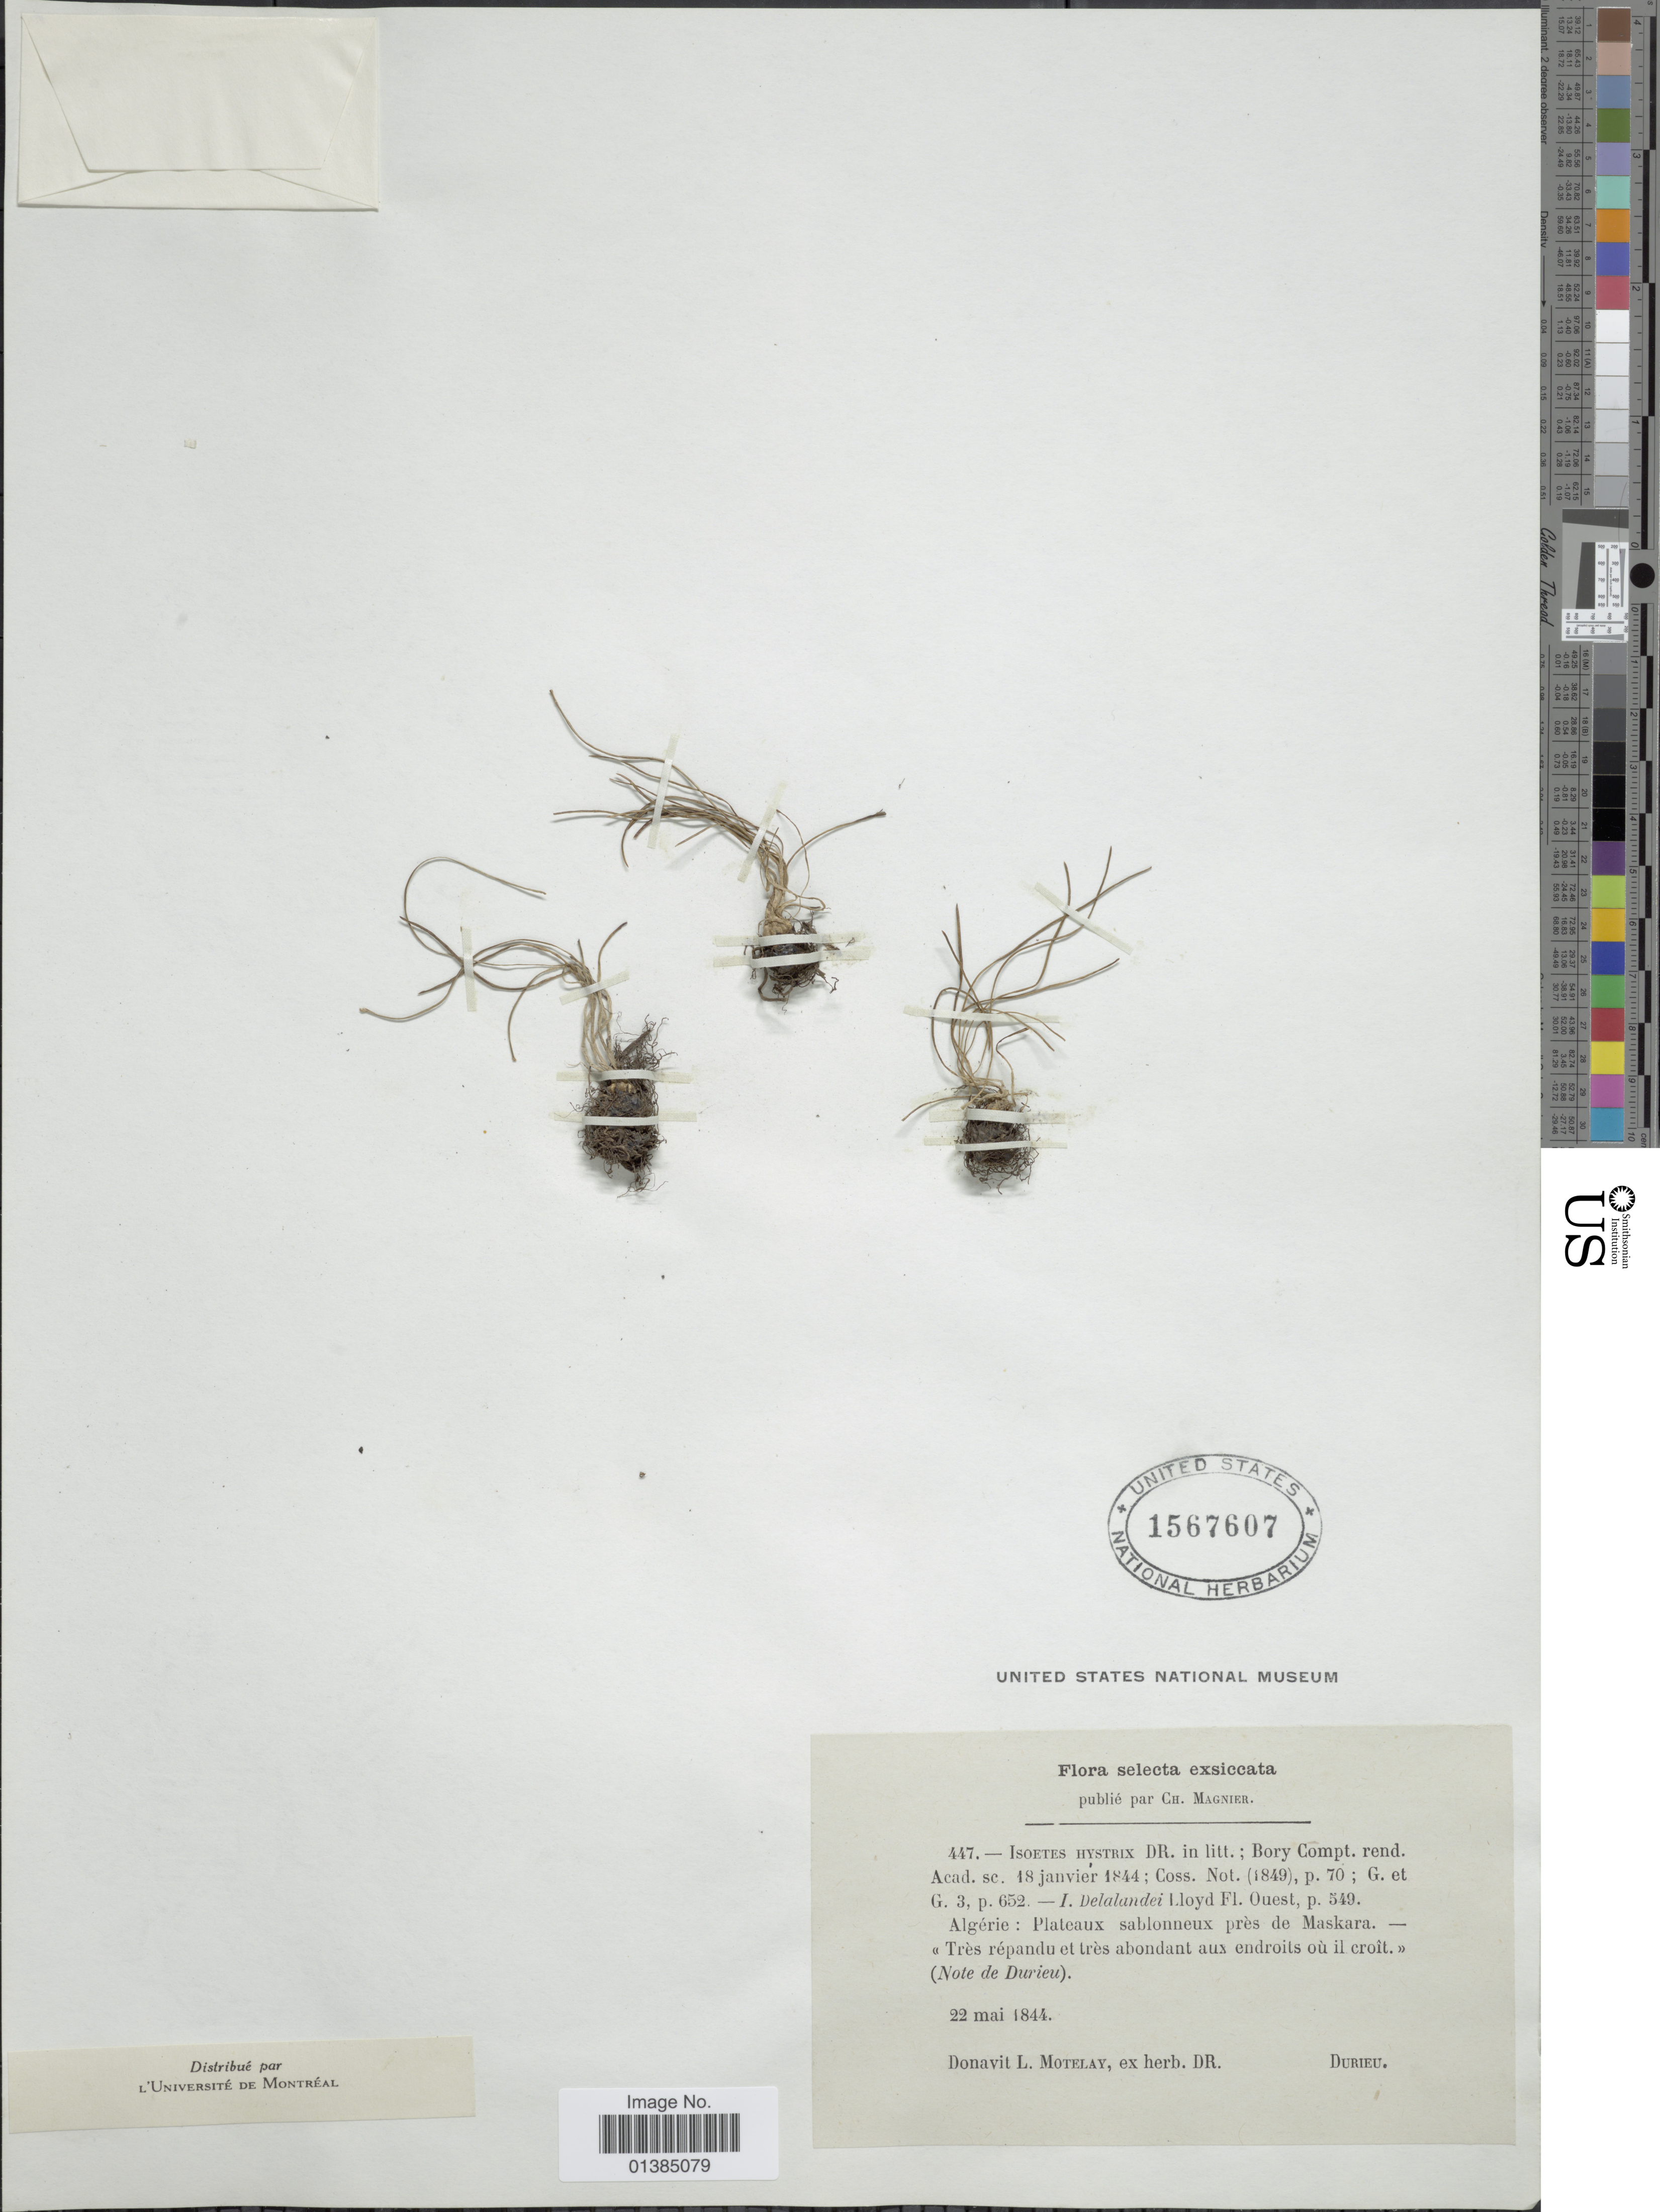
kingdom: Plantae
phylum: Tracheophyta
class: Lycopodiopsida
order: Isoetales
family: Isoetaceae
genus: Isoetes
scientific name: Isoetes histrix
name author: Bory & Durieu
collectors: L. Motelay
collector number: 447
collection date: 1844-05-22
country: Algeria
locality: Flora selecta. Plateaux sablonneux près de Maskara.- ,,Très répandu et très abondant aux endroits ou il croìt. Durieu.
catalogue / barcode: US 1567607